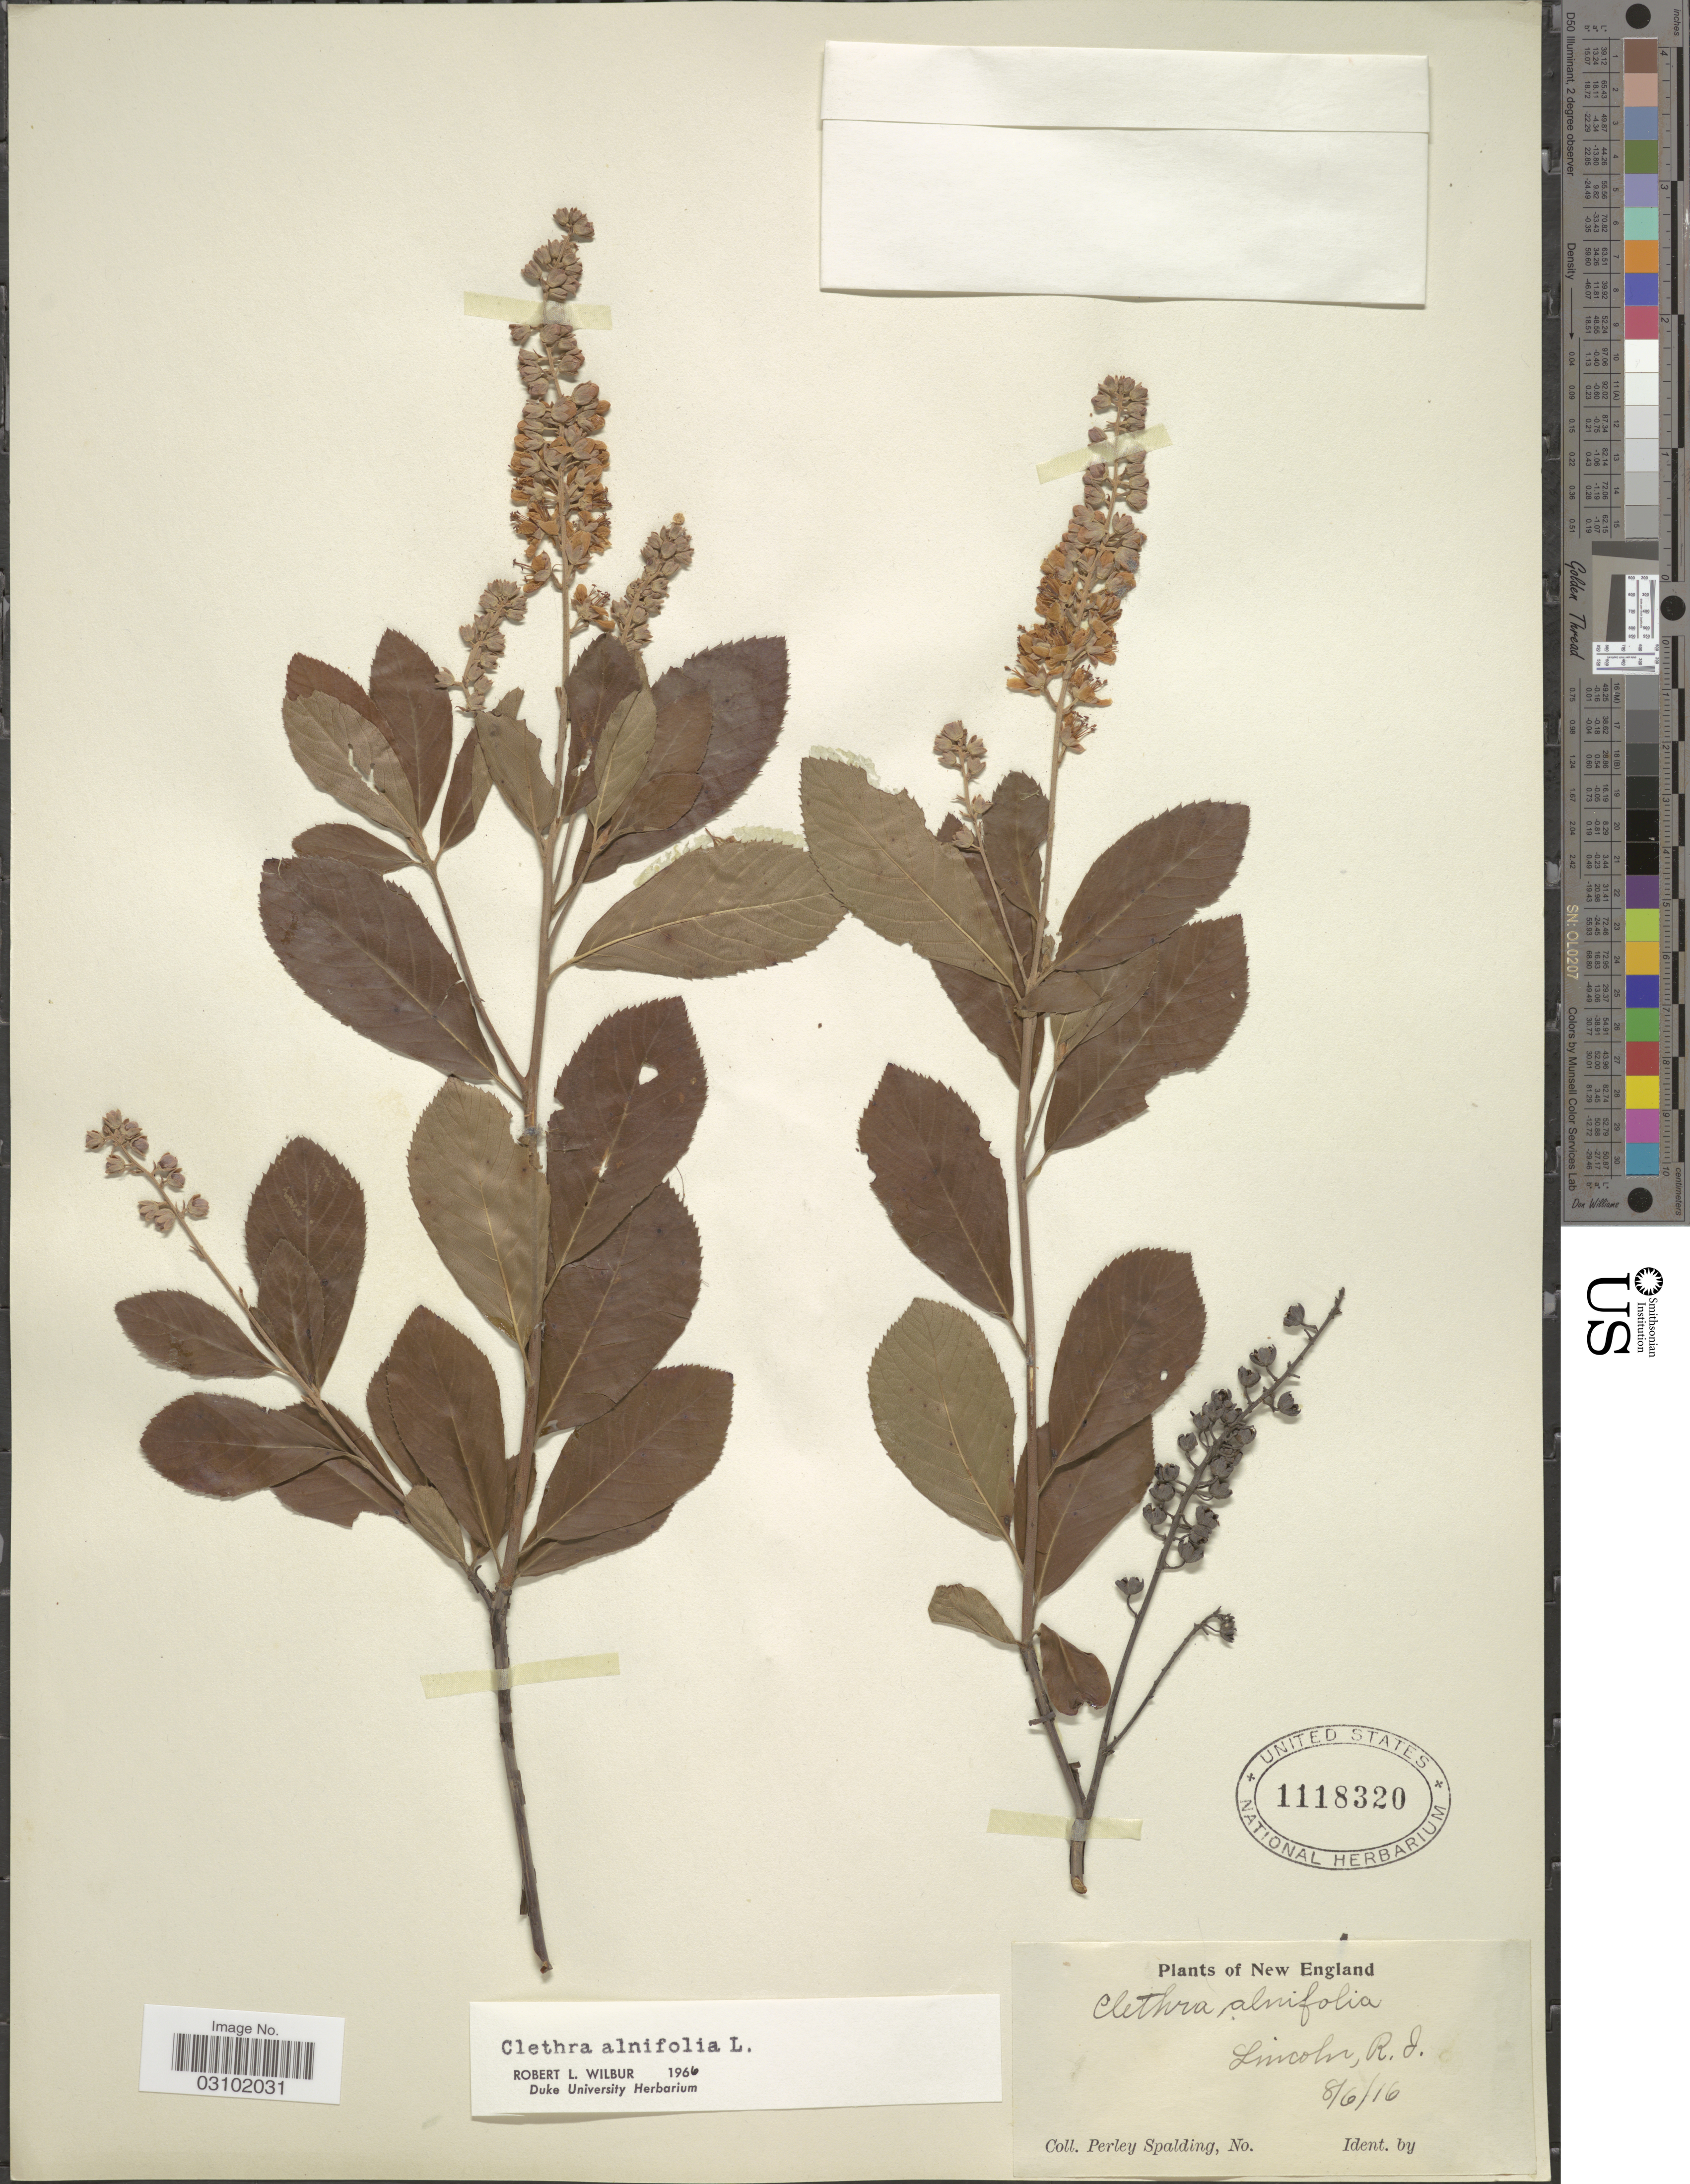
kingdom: Plantae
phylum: Tracheophyta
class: Magnoliopsida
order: Ericales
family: Clethraceae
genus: Clethra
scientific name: Clethra alnifolia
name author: L.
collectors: P. Spalding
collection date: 1916-06-08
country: United States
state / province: Rhode Island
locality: New England, Lincoln, R.I.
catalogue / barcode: US 1118320